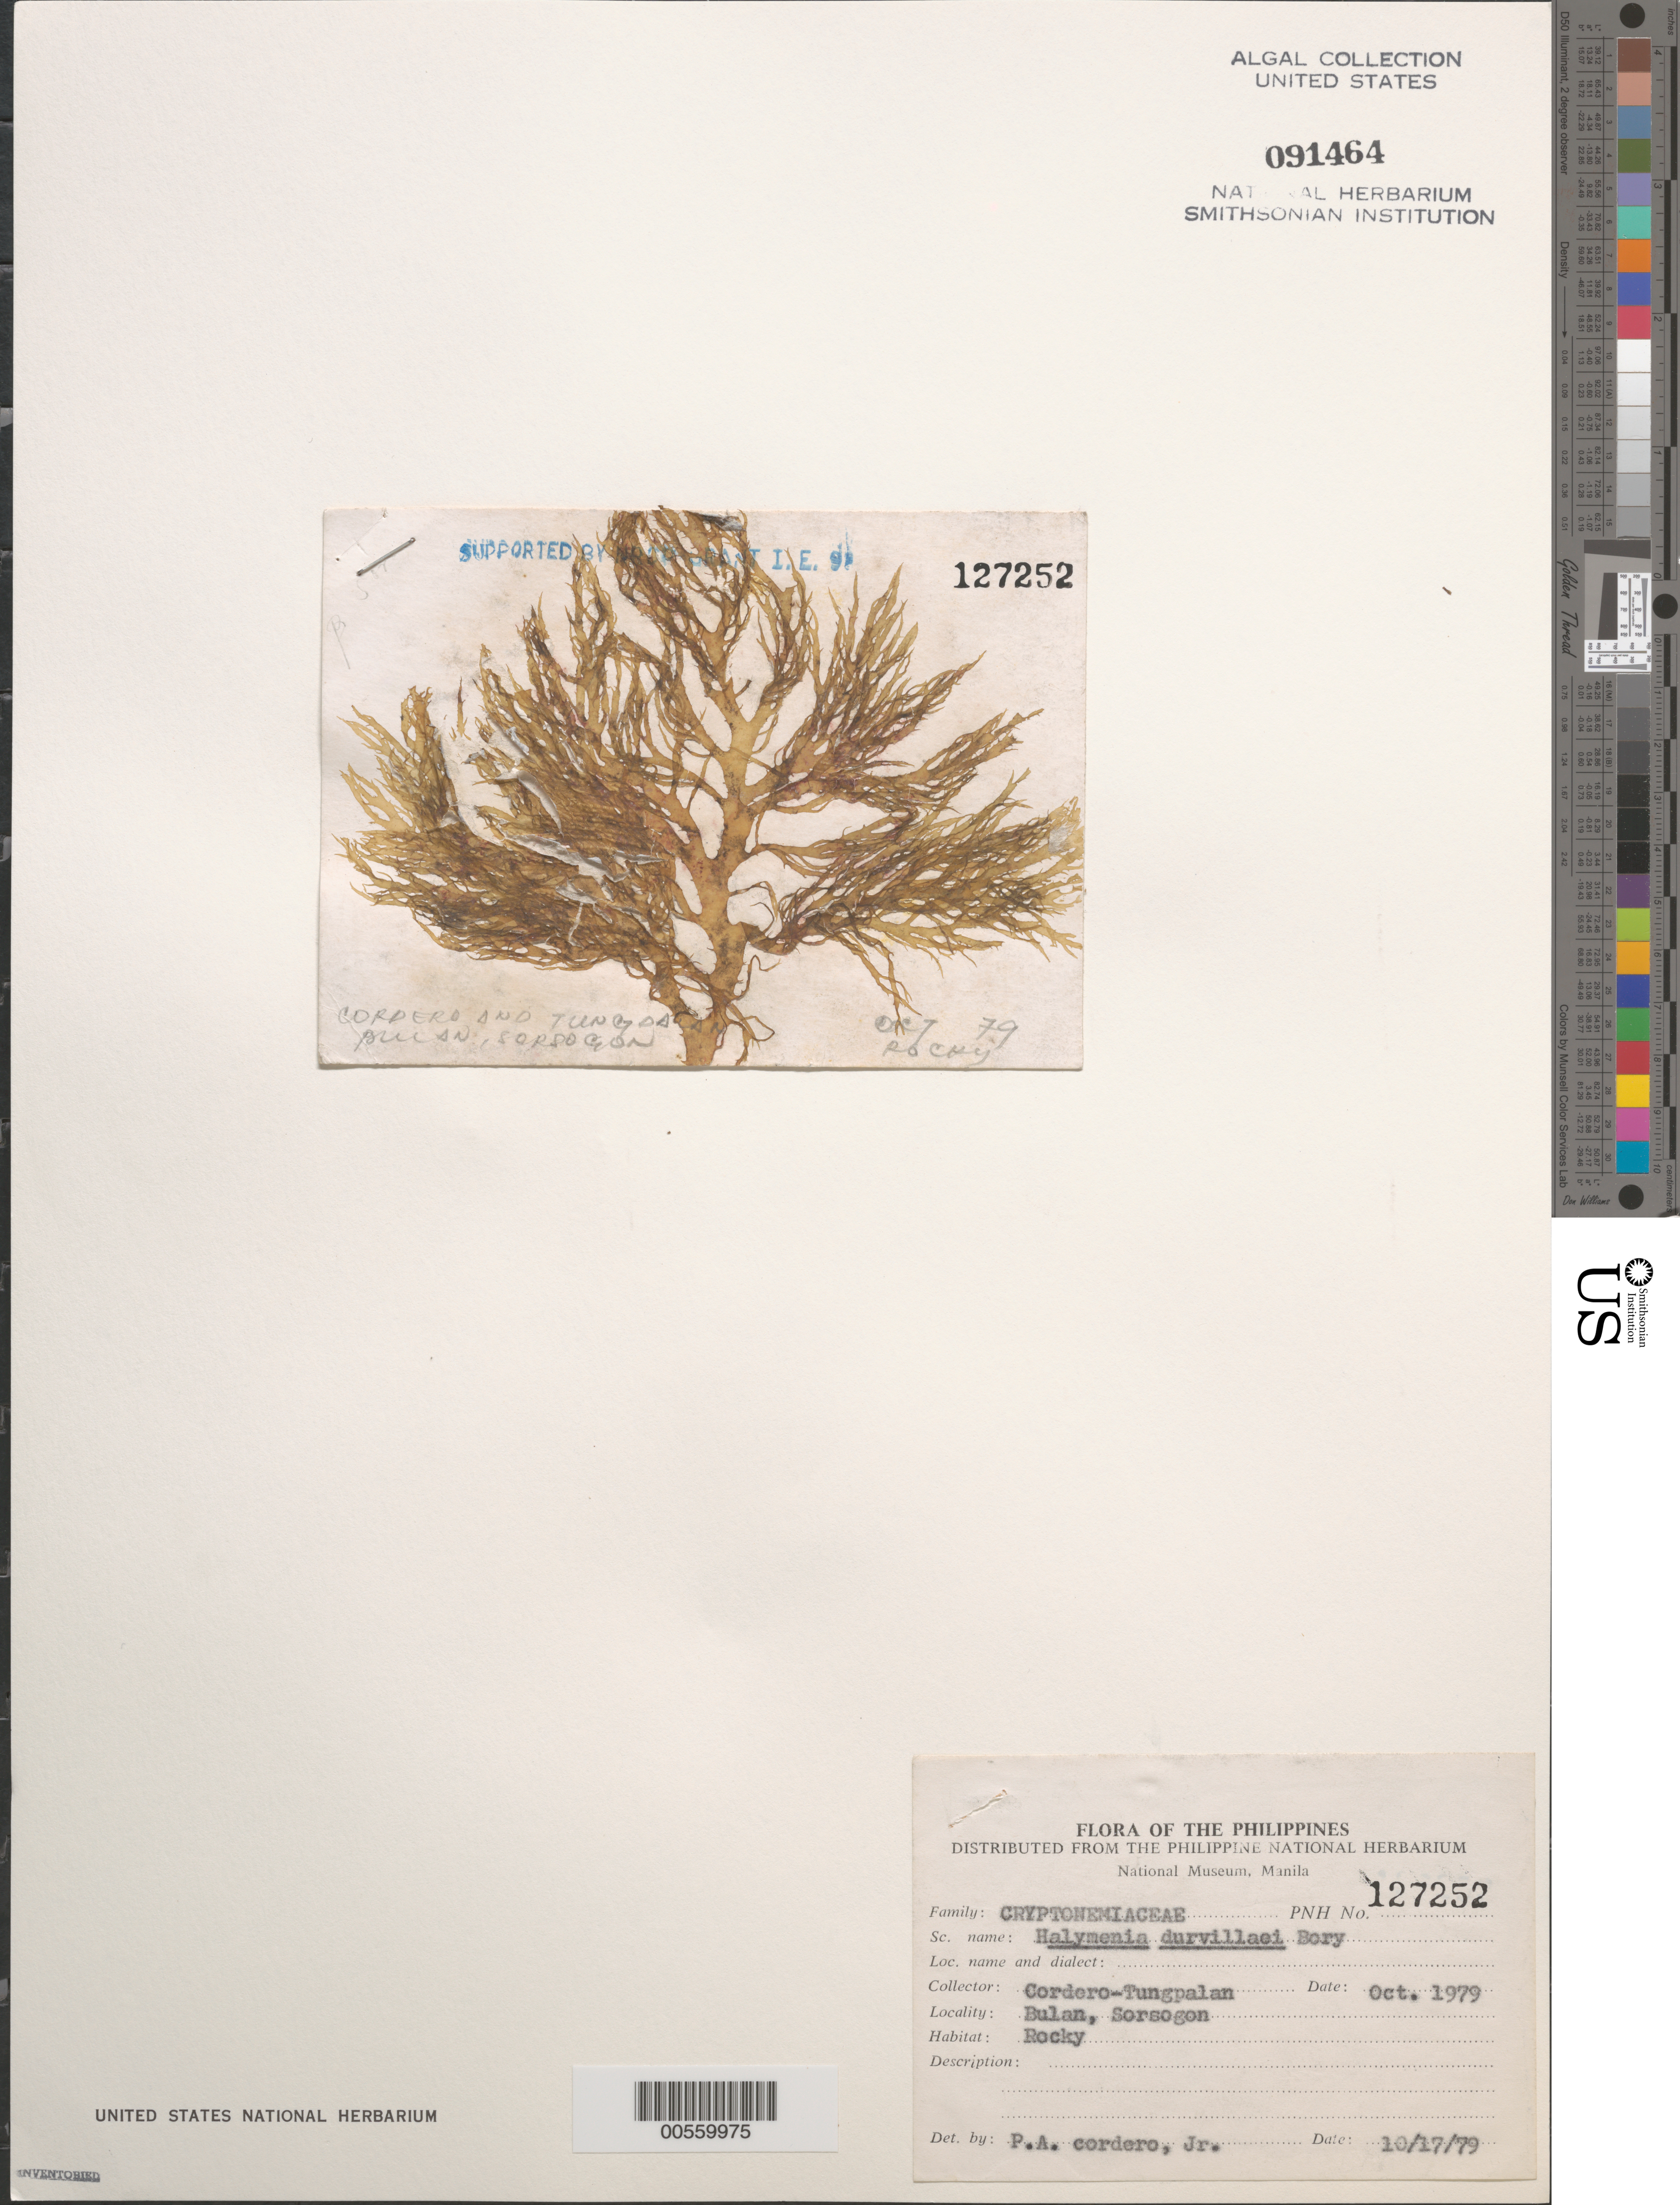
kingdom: Plantae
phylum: Rhodophyta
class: Florideophyceae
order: Halymeniales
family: Halymeniaceae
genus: Halymenia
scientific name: Halymenia durvillaei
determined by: Cordero, P. A., Jr.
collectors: P. A. Cordero & A. Tungpalan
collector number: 127252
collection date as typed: Oct 1979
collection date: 1979-10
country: Philippines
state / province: Bicol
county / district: Sorsogon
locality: Bulan, Sorsogon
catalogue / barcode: US 91464